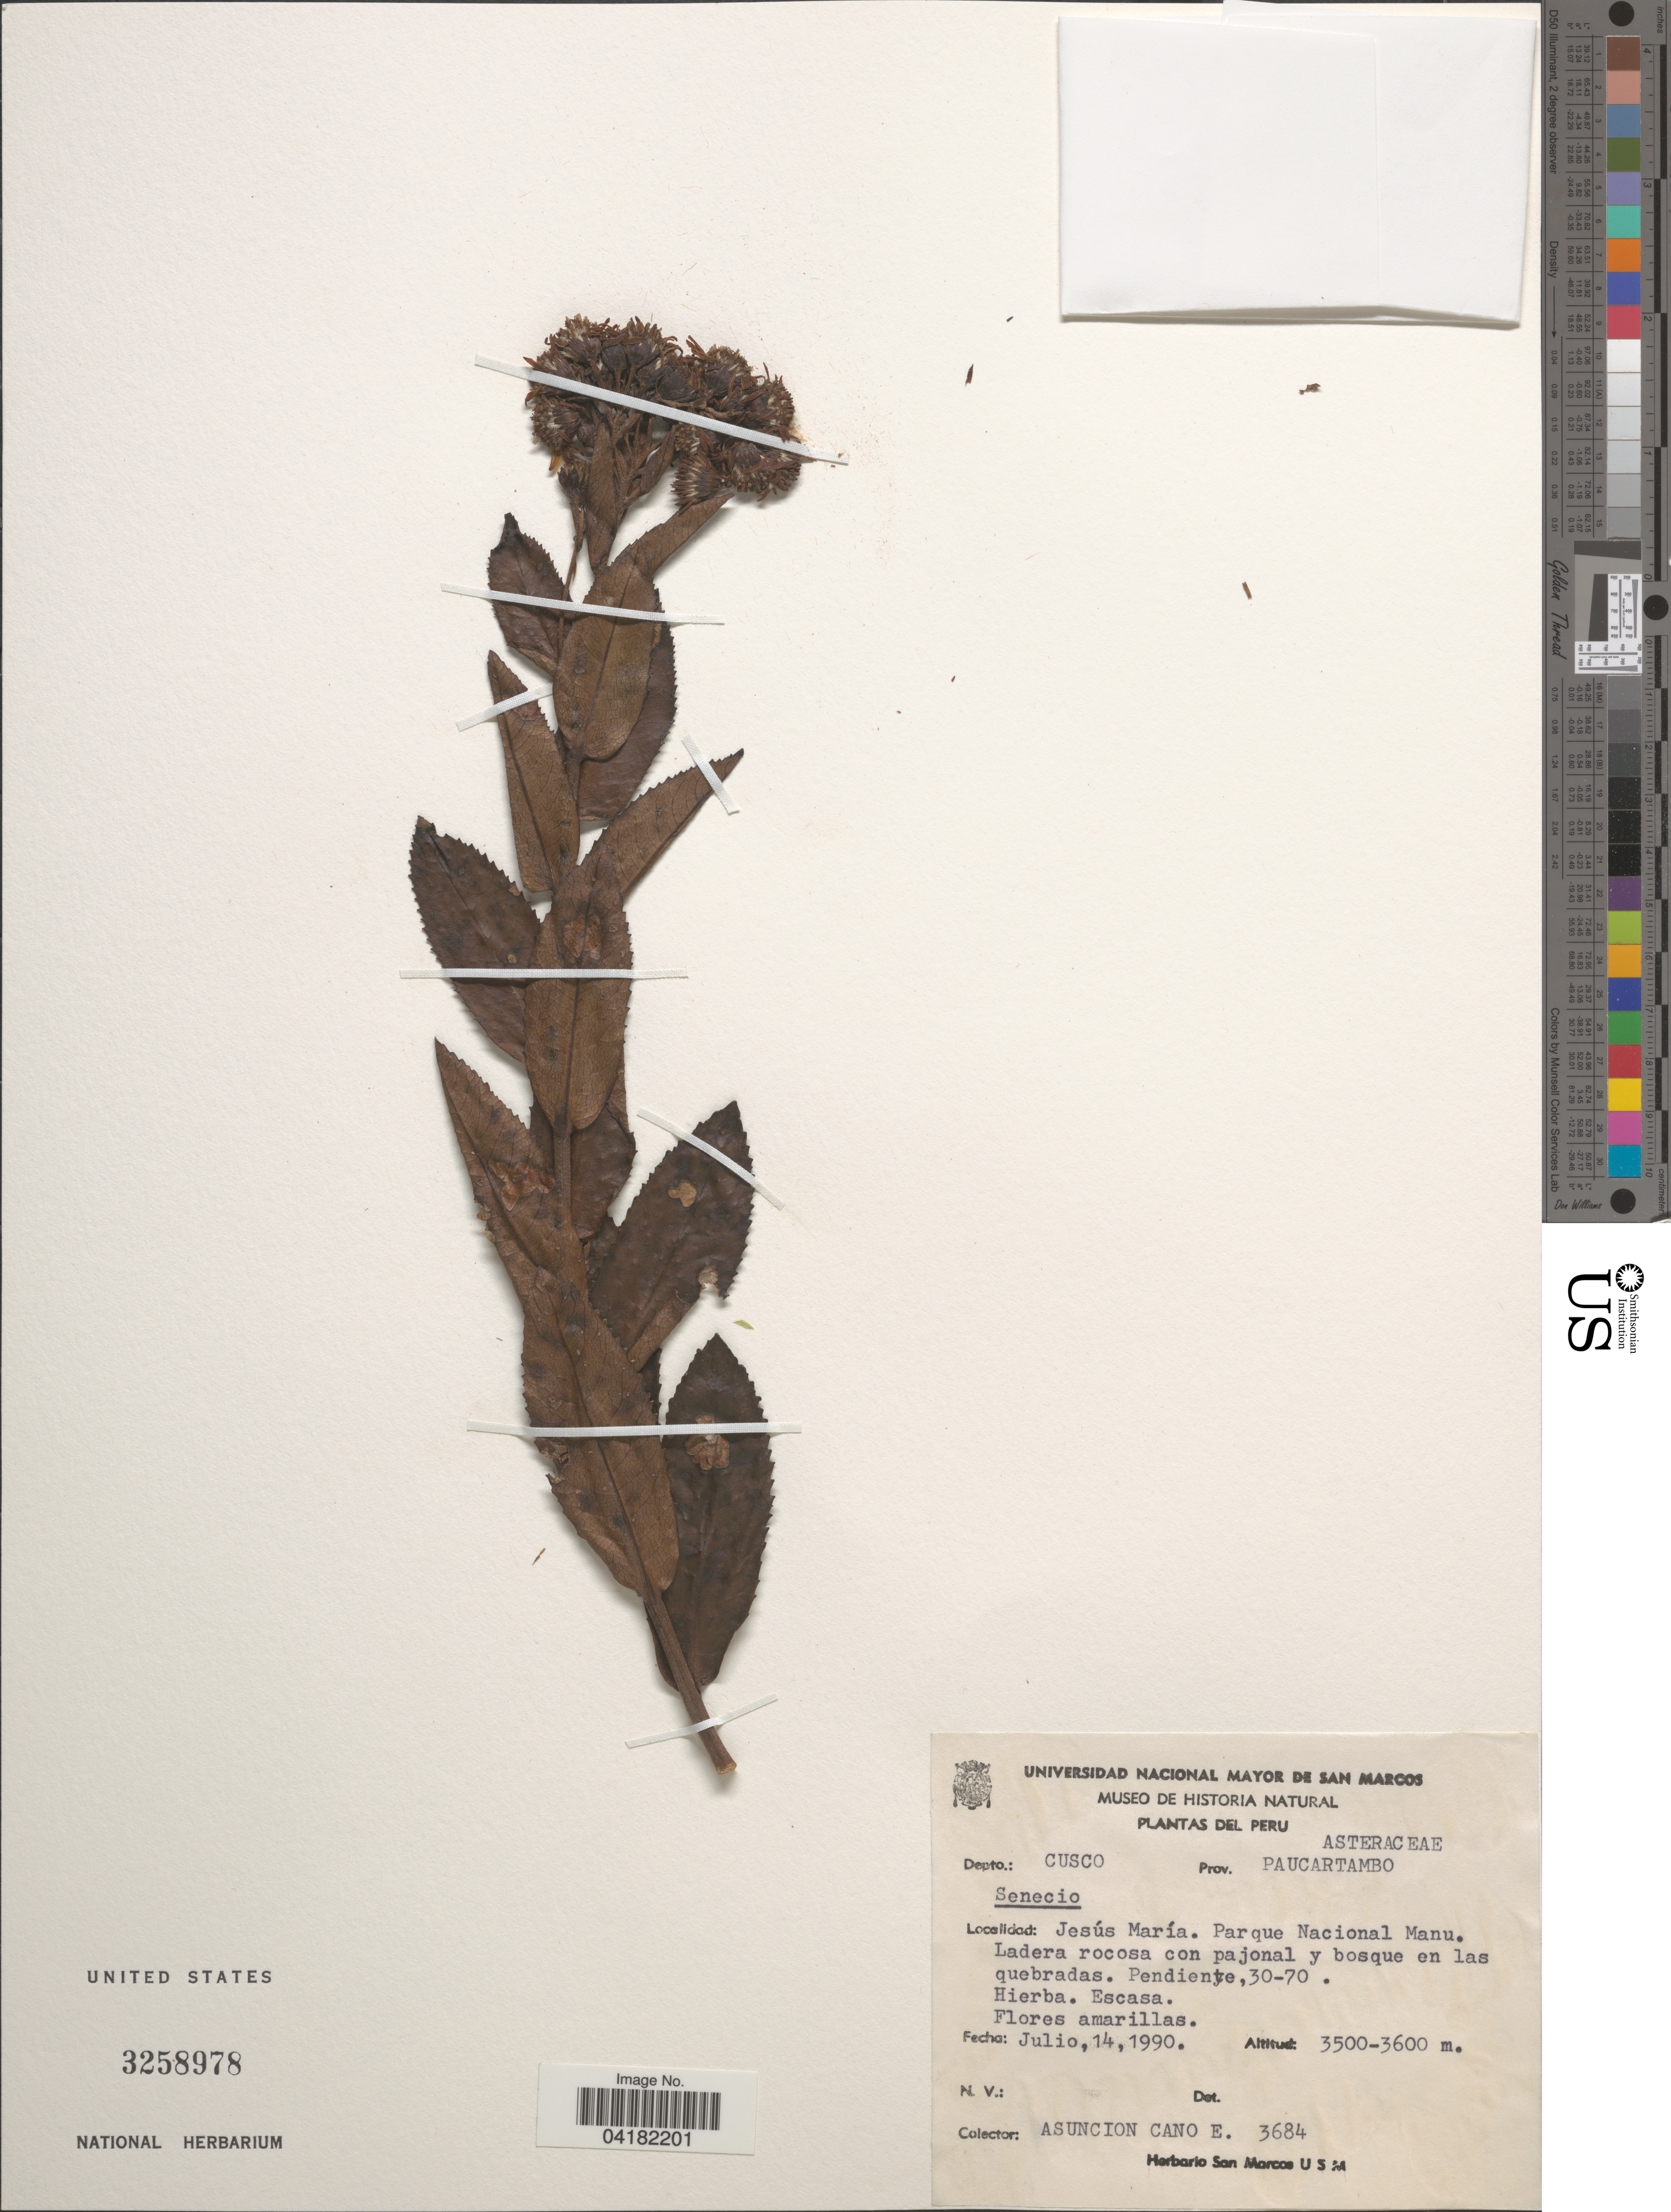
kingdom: Plantae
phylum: Tracheophyta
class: Magnoliopsida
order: Asterales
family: Asteraceae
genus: Senecio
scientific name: Senecio sp.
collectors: A. Cano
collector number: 3684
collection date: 1990-07-14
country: Peru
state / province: Cusco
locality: Depto.: Cusco. Prov. Paucartambo. Jesús María. Parque Nacional Manu.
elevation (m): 3500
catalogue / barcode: US 3258978